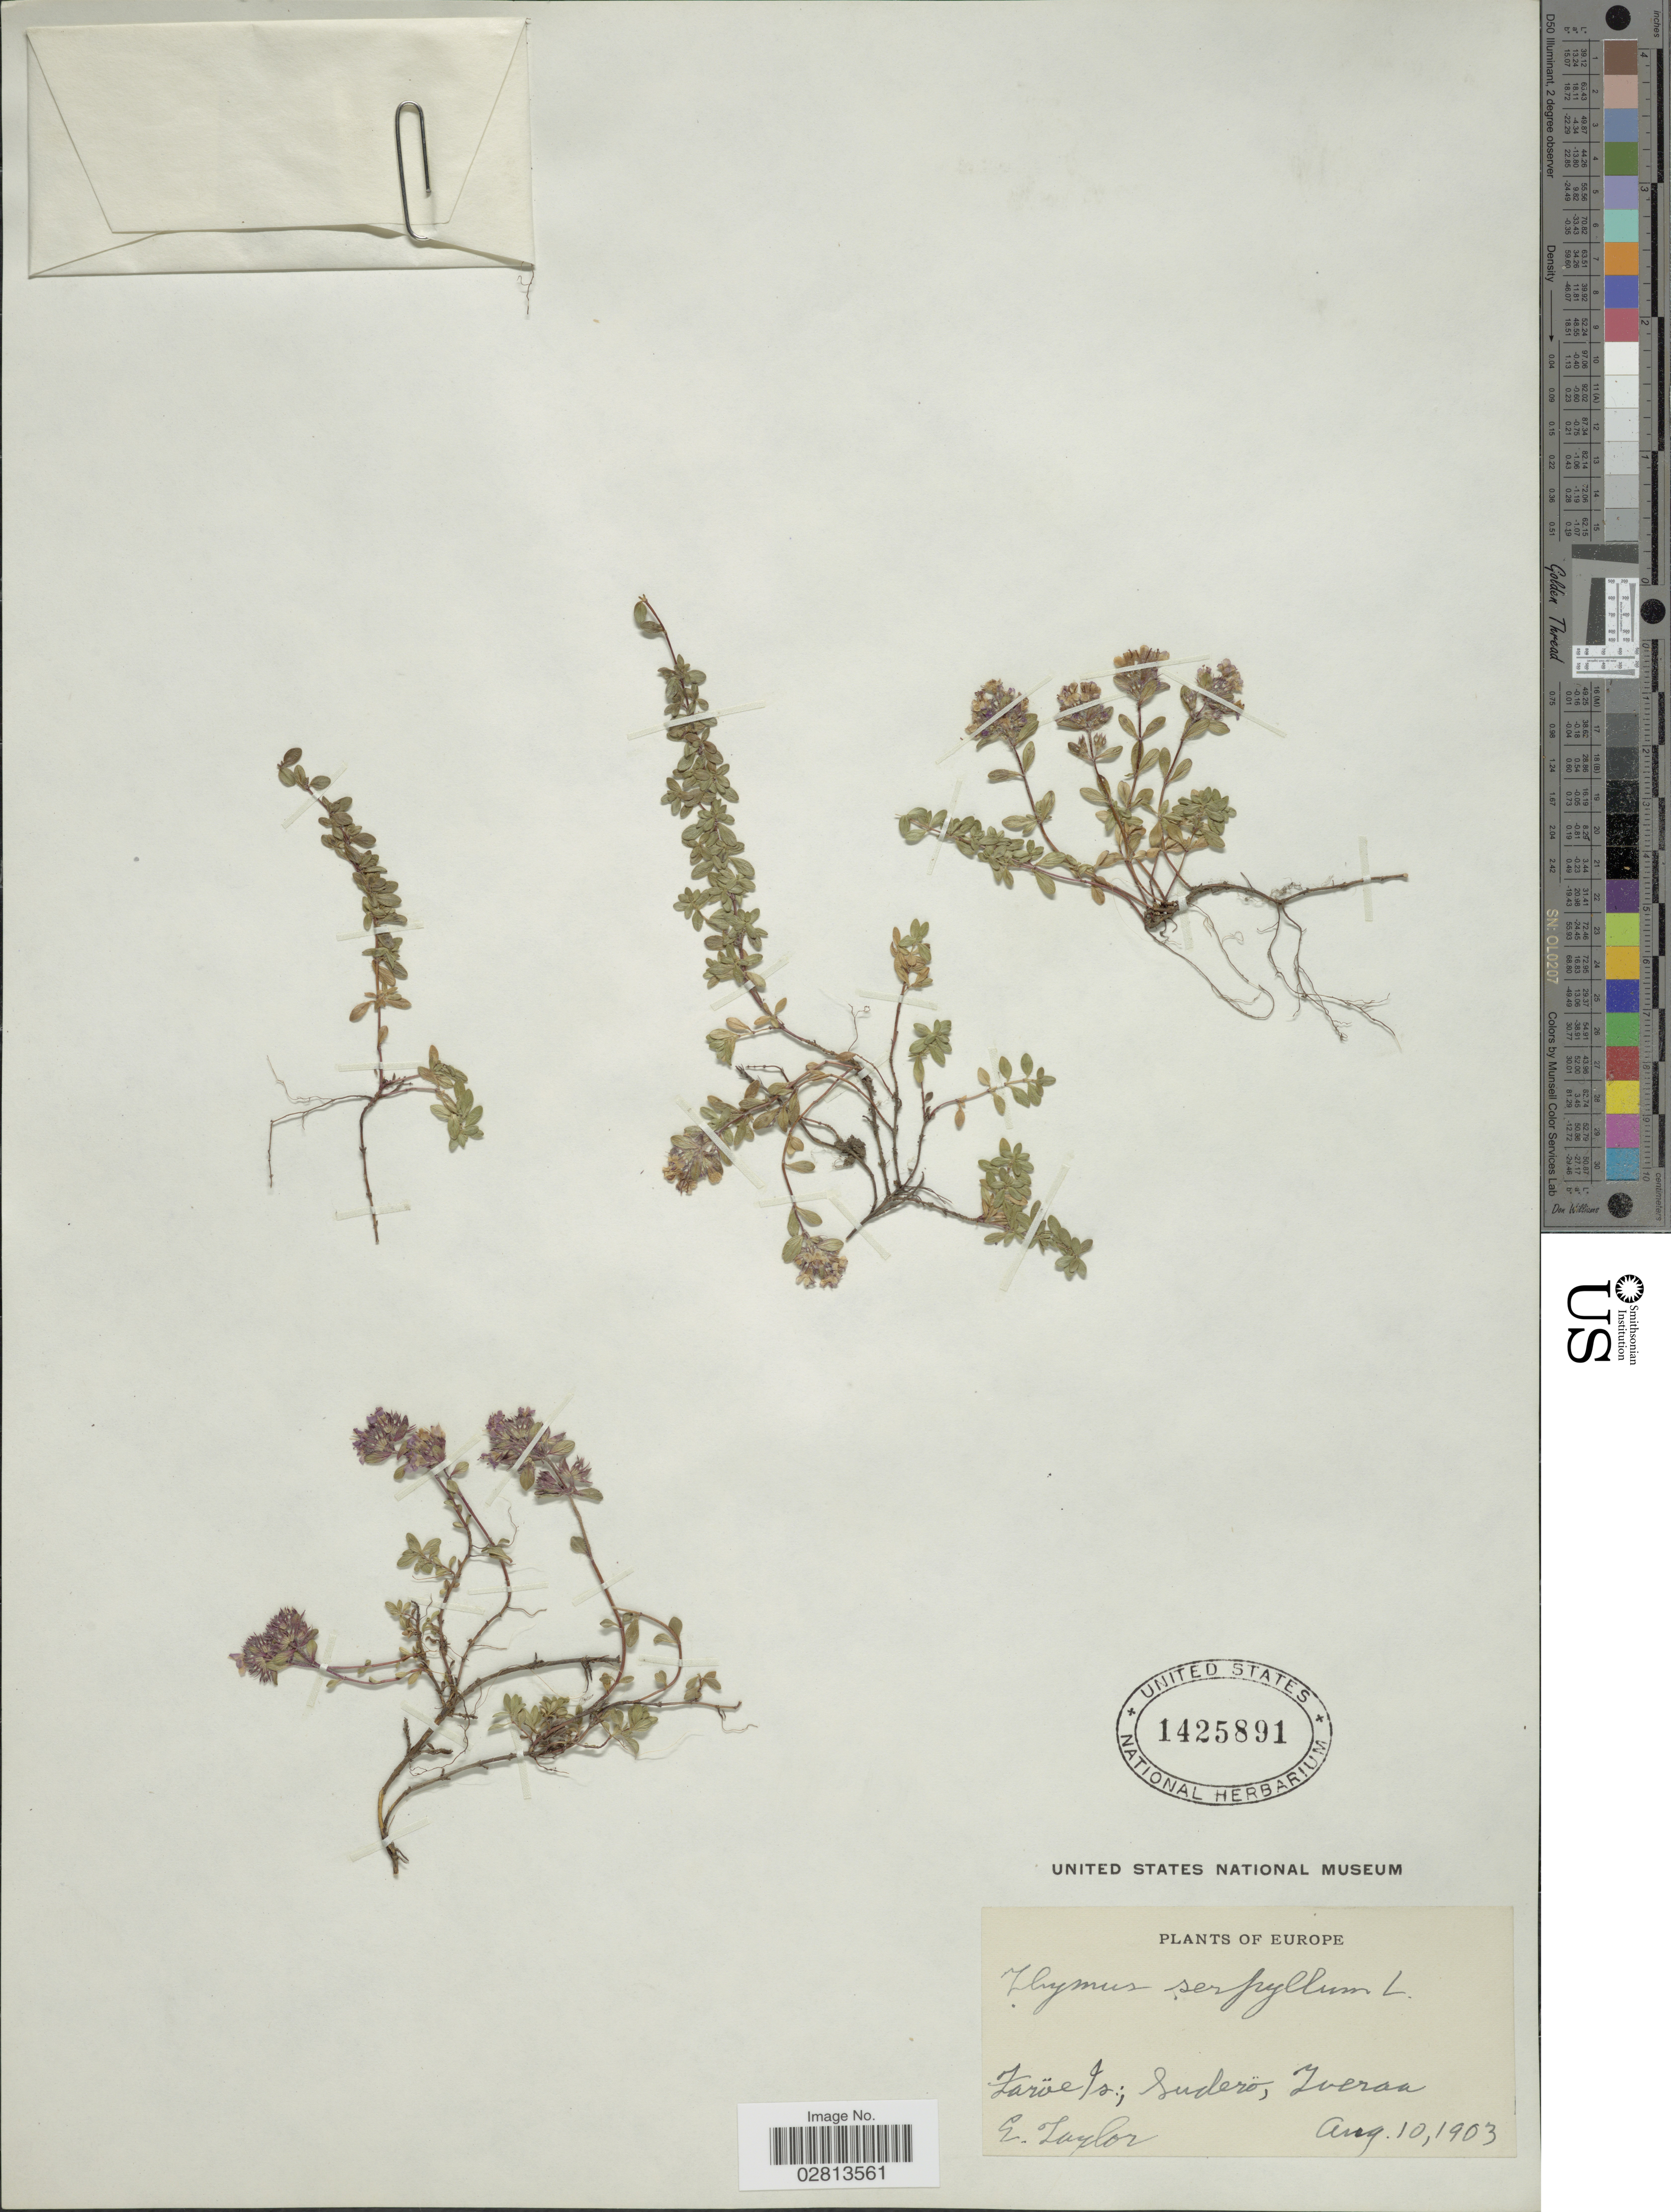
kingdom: Plantae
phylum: Tracheophyta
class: Magnoliopsida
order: Lamiales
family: Lamiaceae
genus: Thymus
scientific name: Thymus serpyllum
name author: L.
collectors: E. Taylor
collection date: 1903-08-10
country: Denmark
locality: Europe. Faröe Is; Suderö, Tveraa.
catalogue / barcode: US 1425891